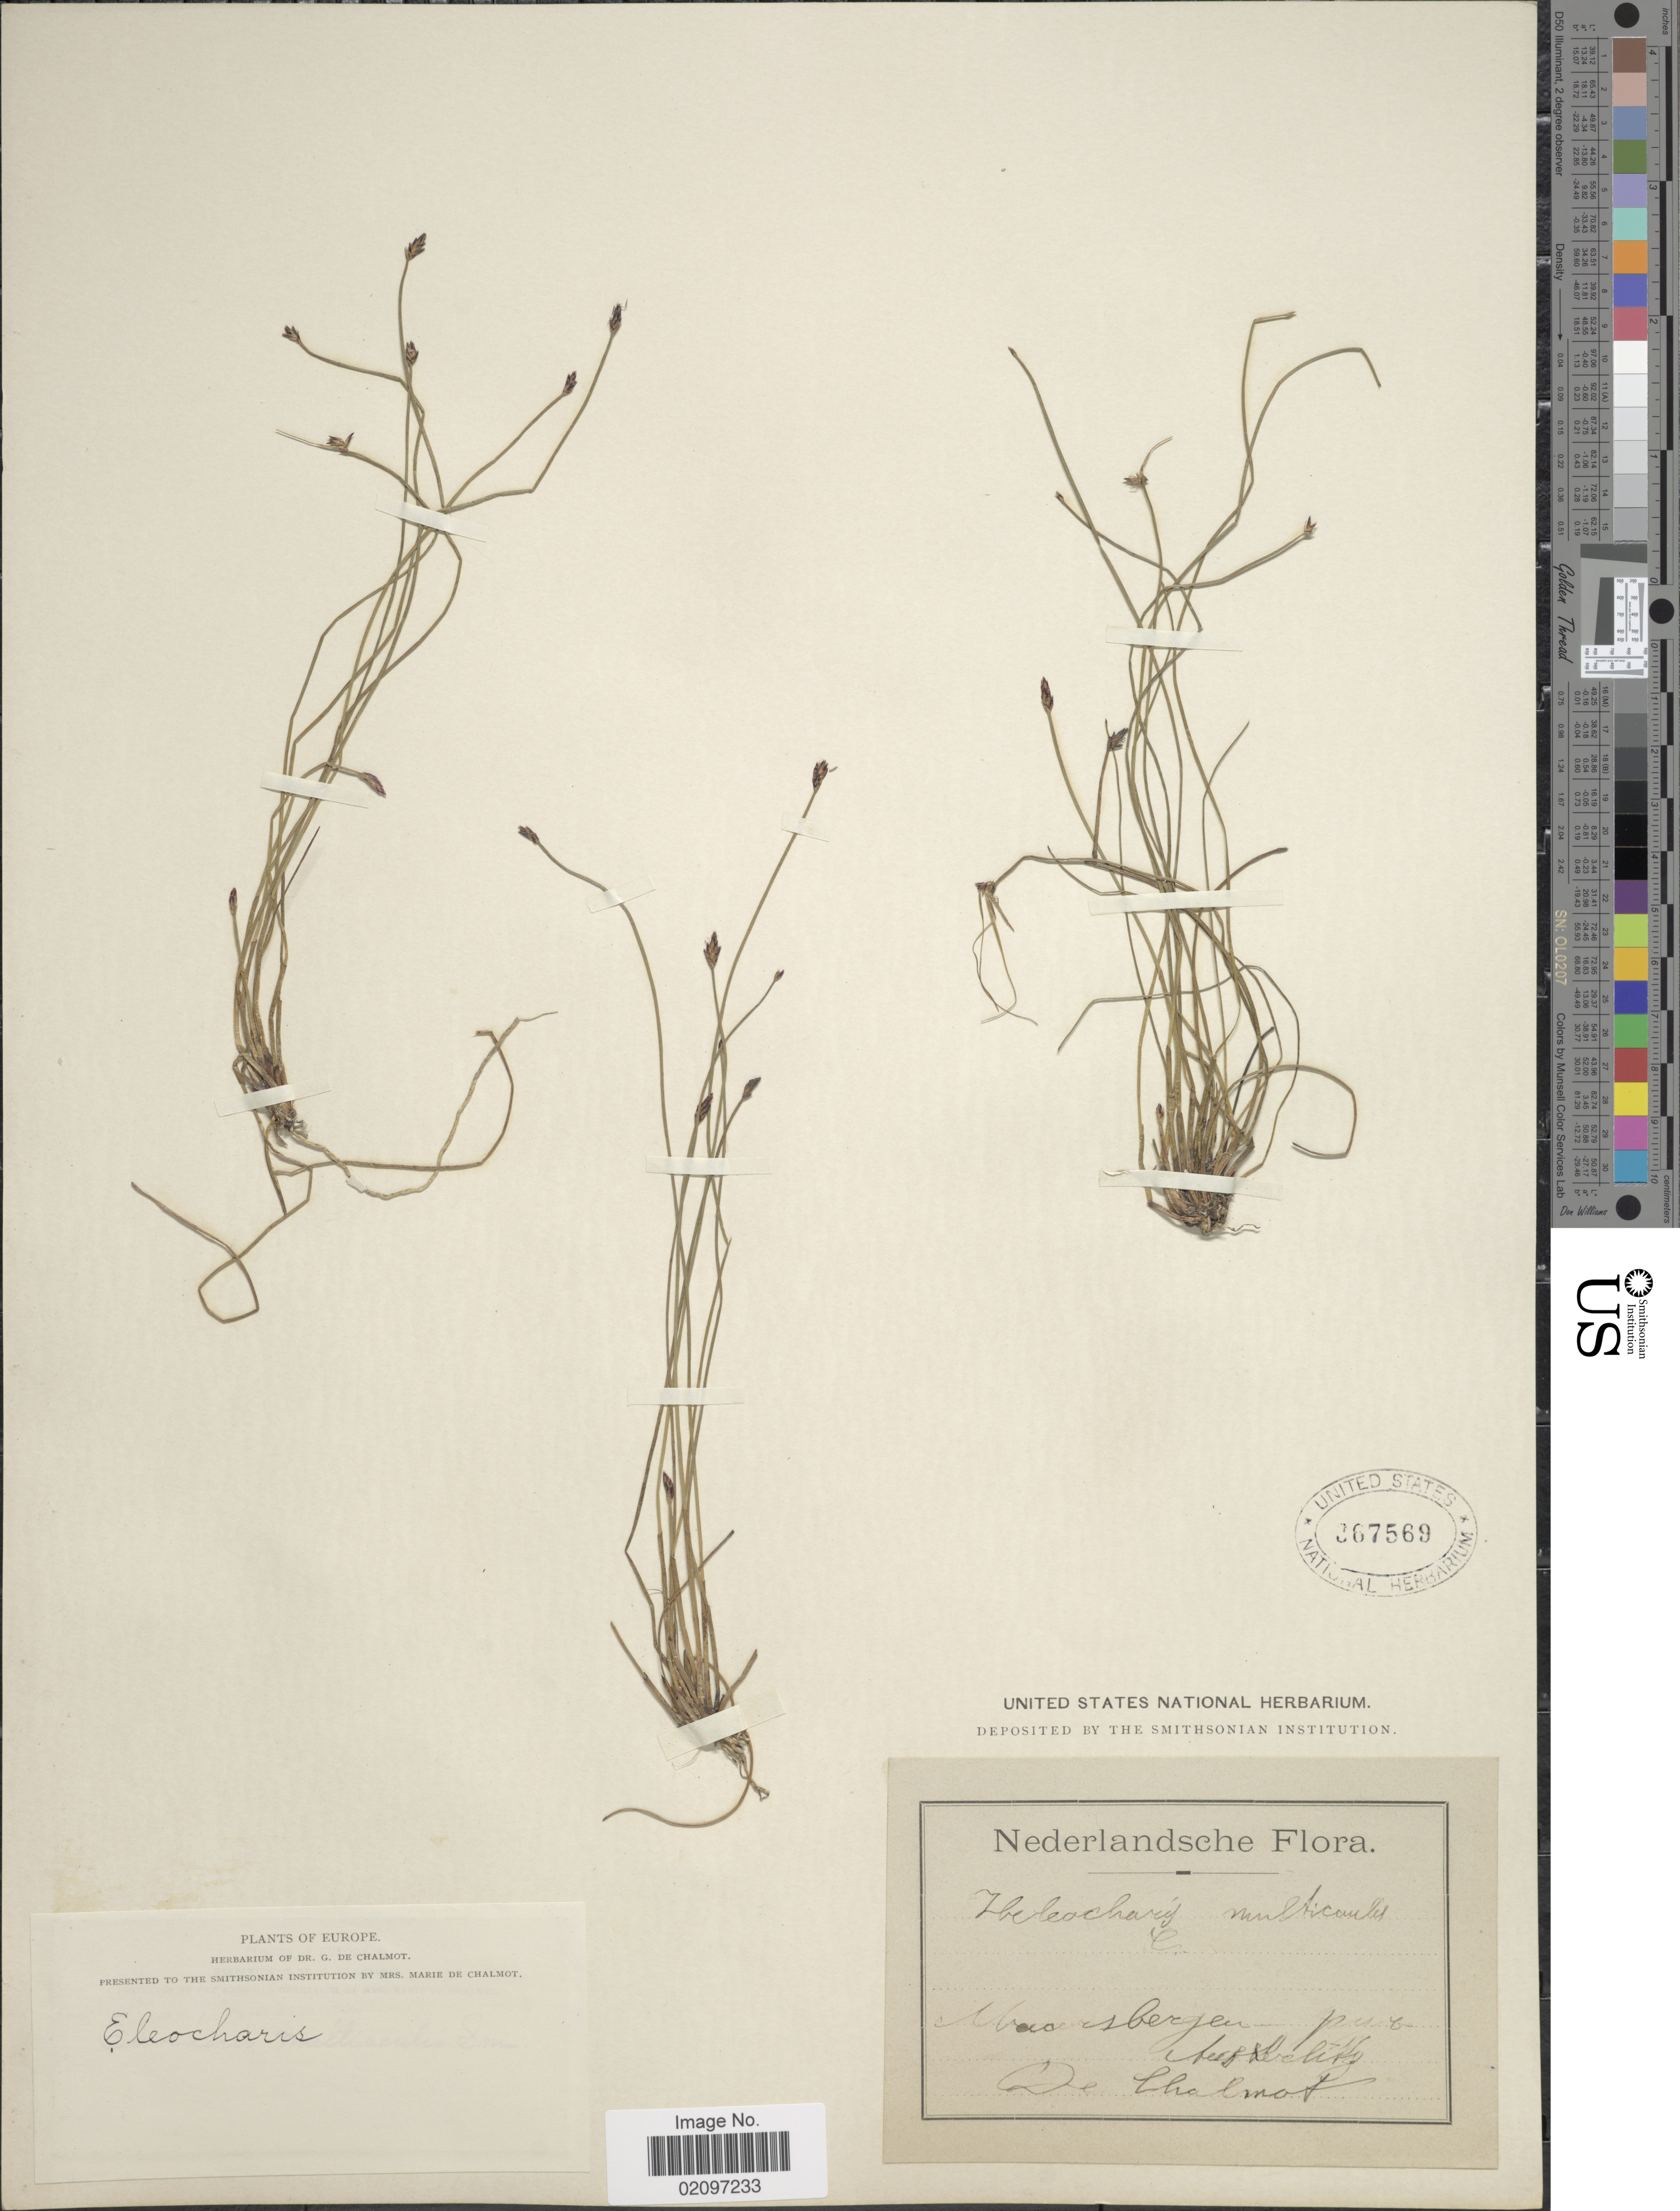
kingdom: Plantae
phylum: Tracheophyta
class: Liliopsida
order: Poales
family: Cyperaceae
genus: Eleocharis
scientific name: Eleocharis multicaulis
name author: (Sm.) Desv.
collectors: De Chalmot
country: Netherlands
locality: Maarsbergen pubsterbelif [interpreted]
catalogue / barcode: US 367569